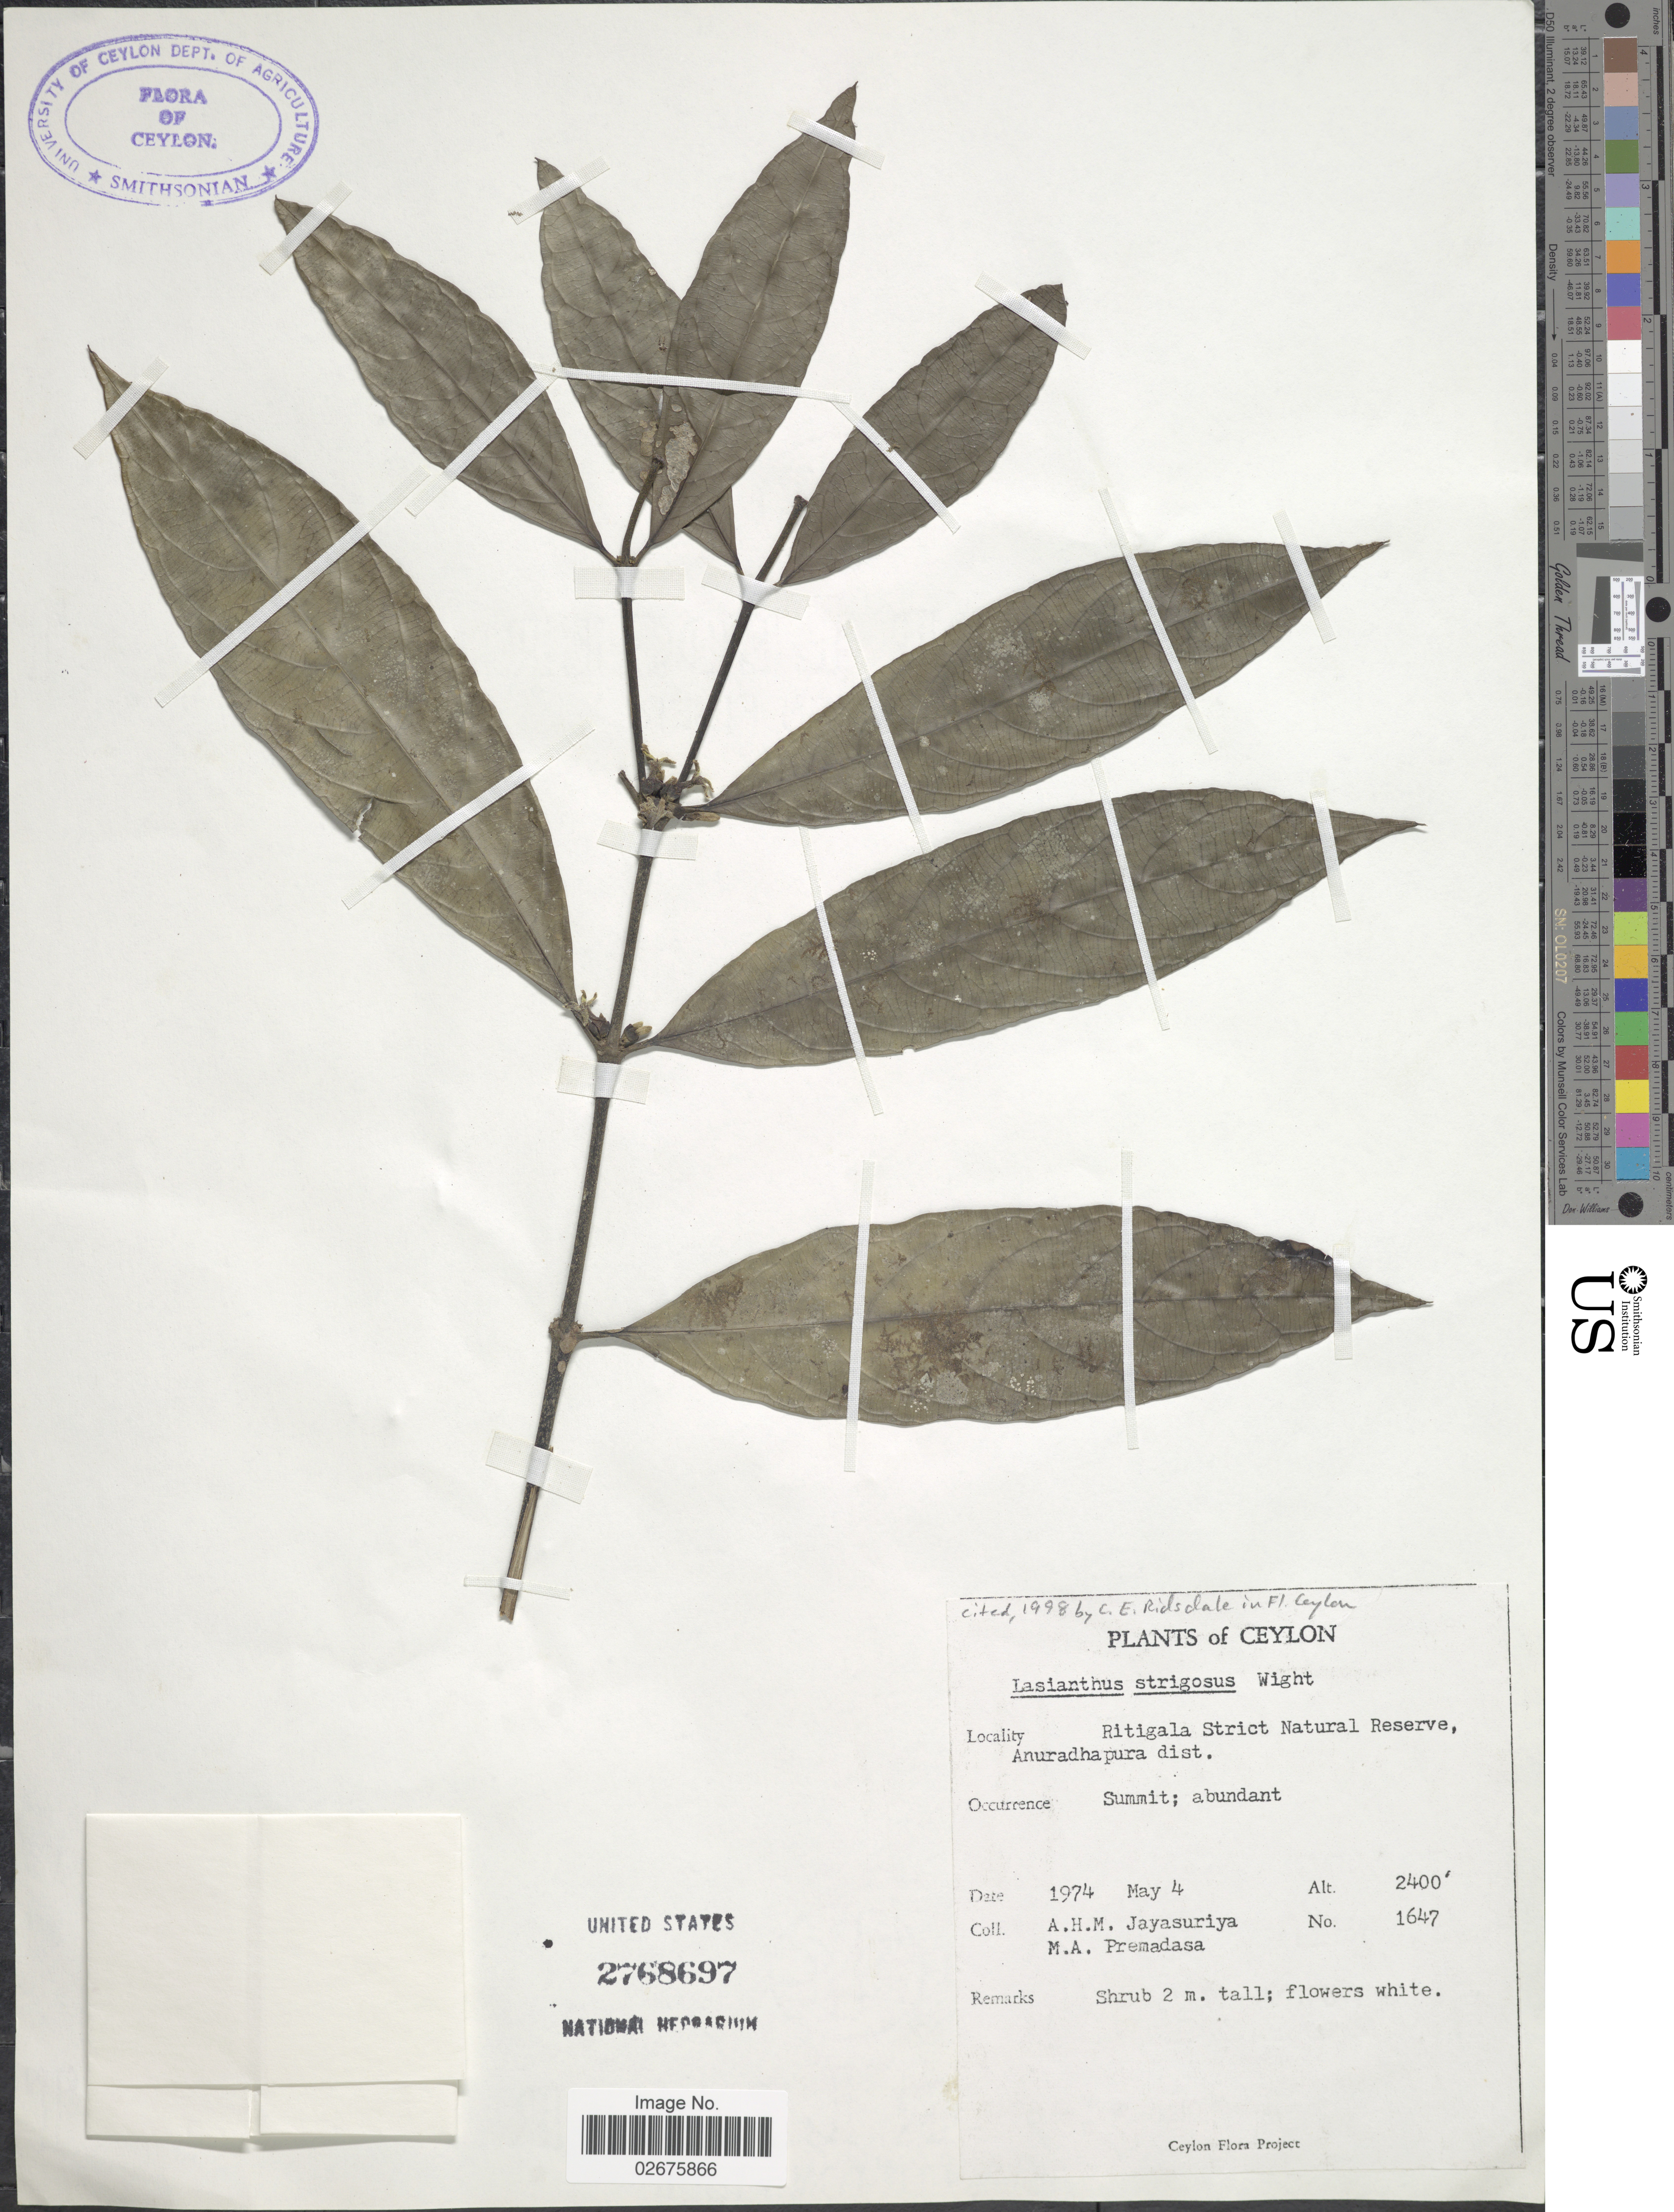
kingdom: Plantae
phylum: Tracheophyta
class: Magnoliopsida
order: Gentianales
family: Rubiaceae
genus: Lasianthus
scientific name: Lasianthus strigosus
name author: Wight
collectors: A. H. Jayasuriya & M. Premadasa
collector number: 1647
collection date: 1974-04-04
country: Sri Lanka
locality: Ceylon, Ritigala Strict Natural Reserve, Anuradhapura dist. Summit; abundant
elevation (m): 732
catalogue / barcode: US 2768697